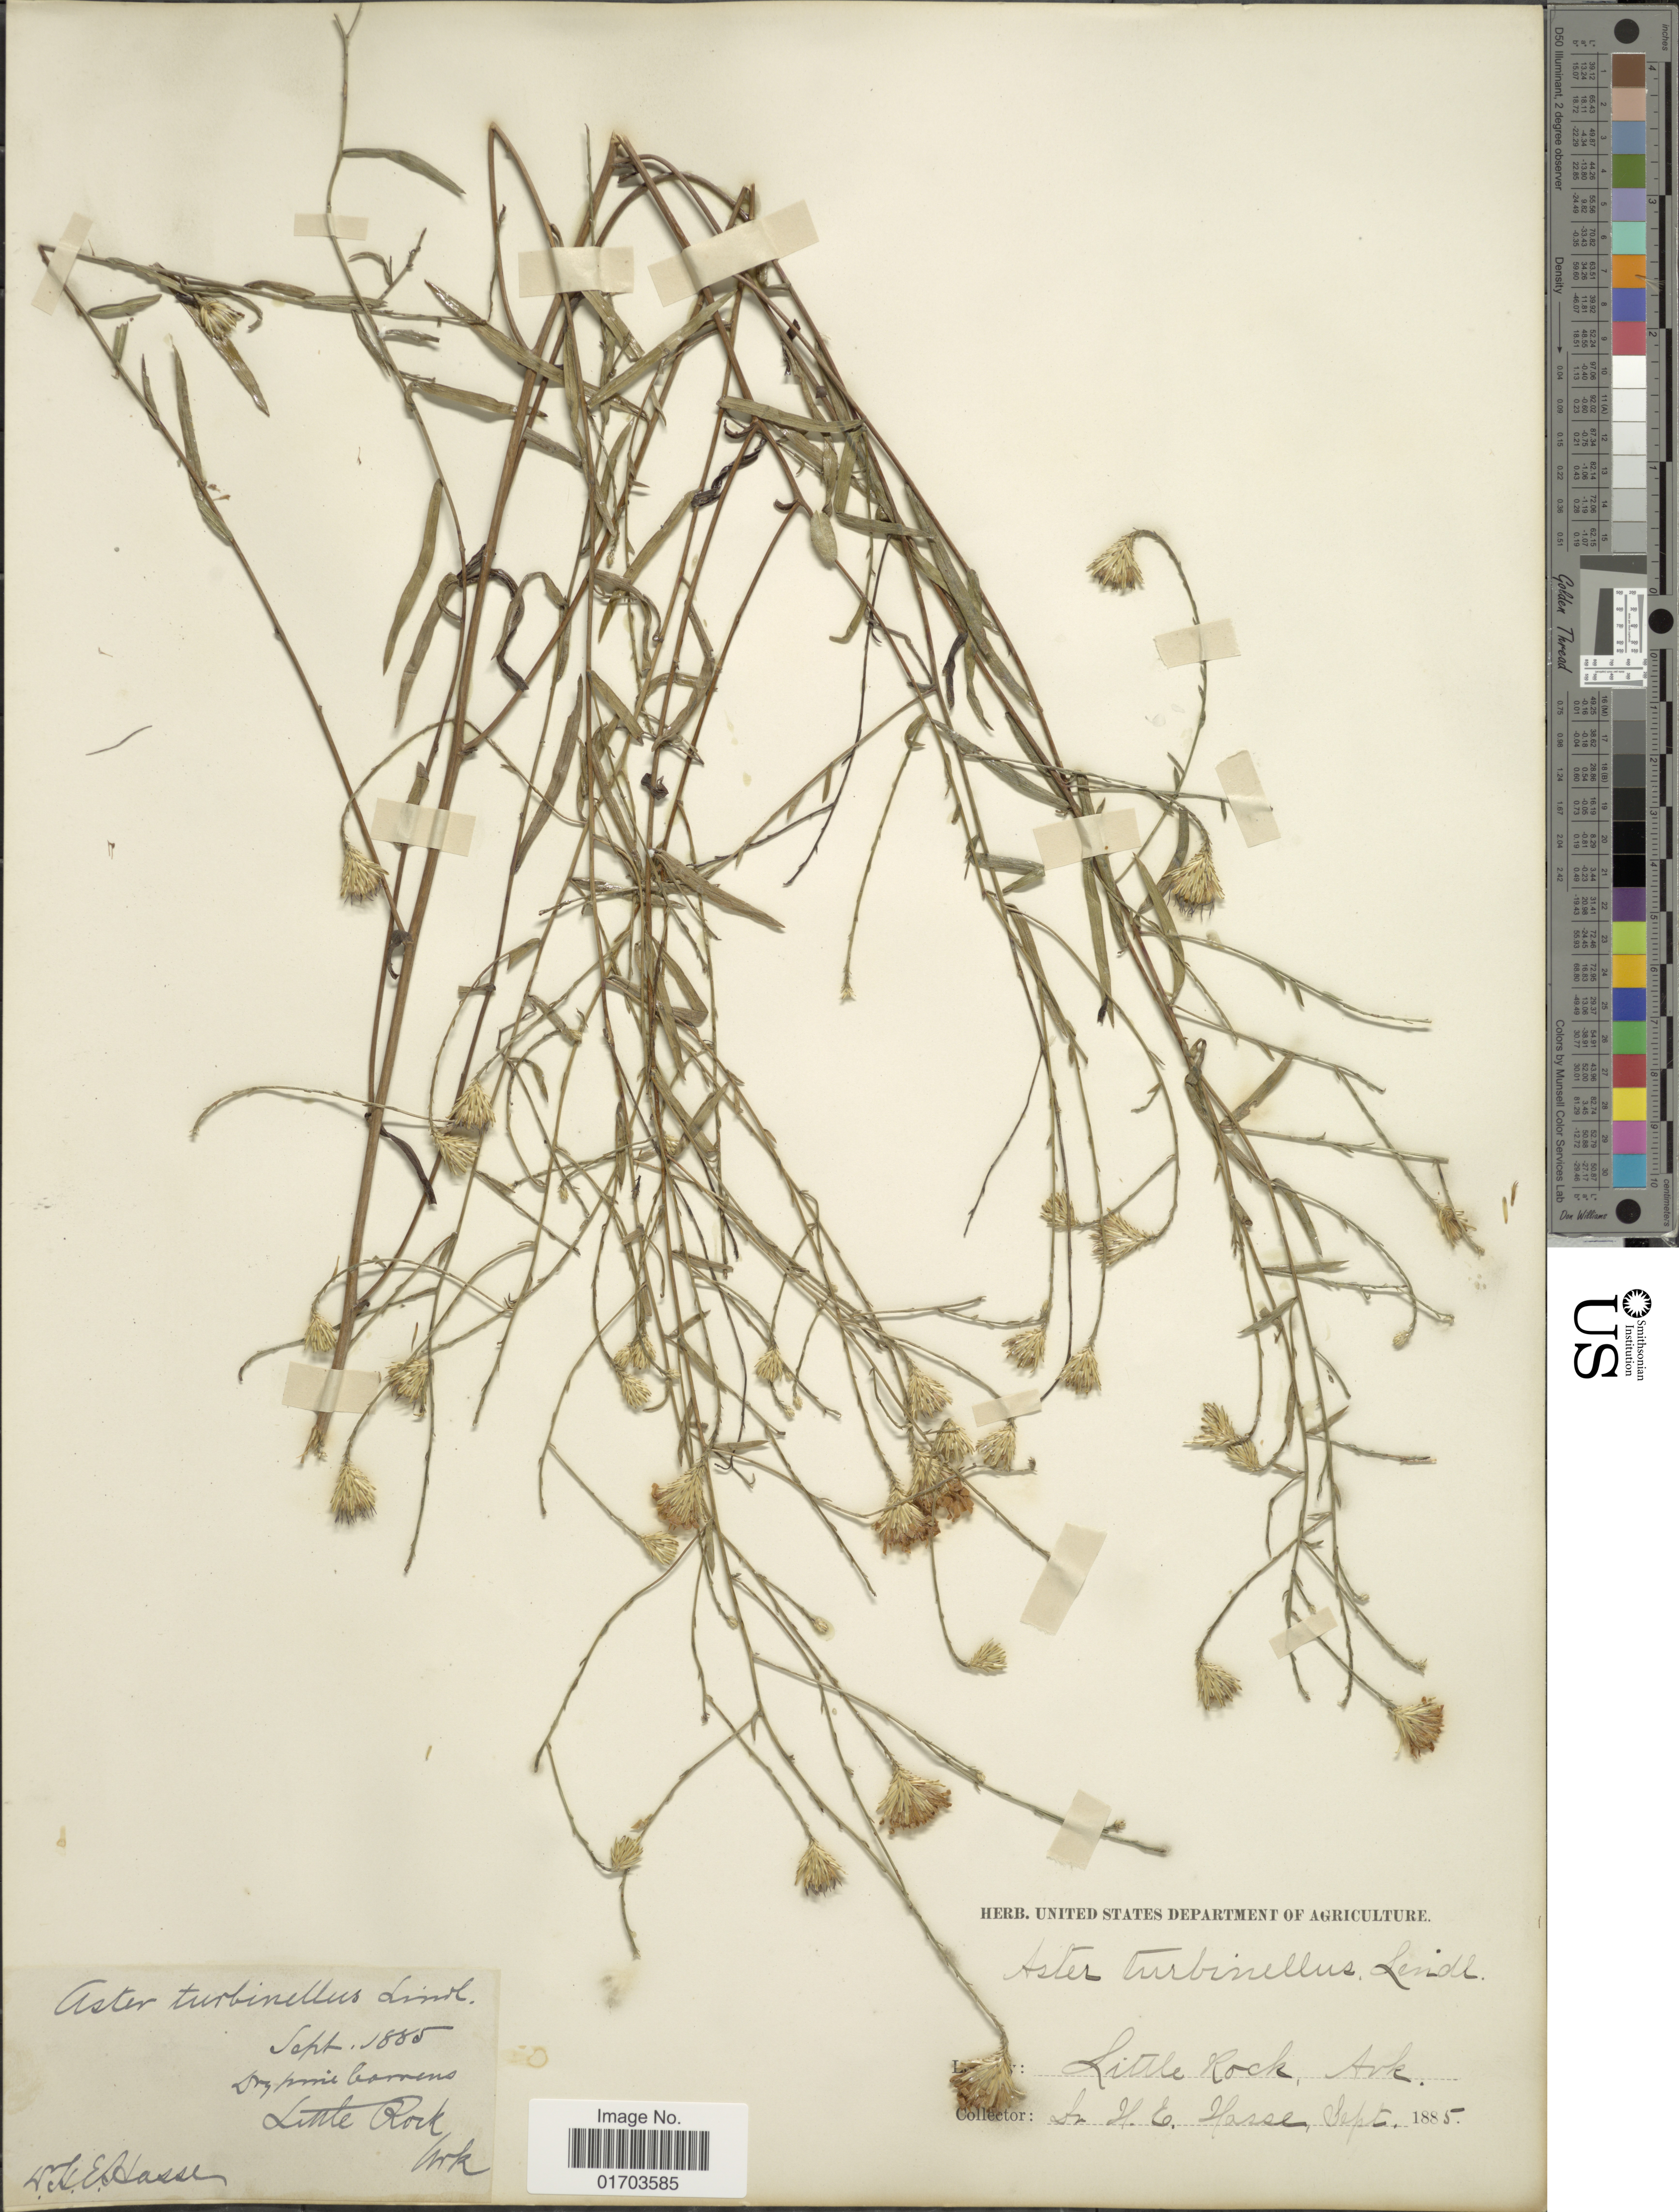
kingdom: Plantae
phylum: Tracheophyta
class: Magnoliopsida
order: Asterales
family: Asteraceae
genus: Symphyotrichum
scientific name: Symphyotrichum turbinellum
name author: (Lindl.) G.L. Nesom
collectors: H. E. Hasse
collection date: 1885-09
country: United States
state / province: Arkansas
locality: Little Rock, Ark.